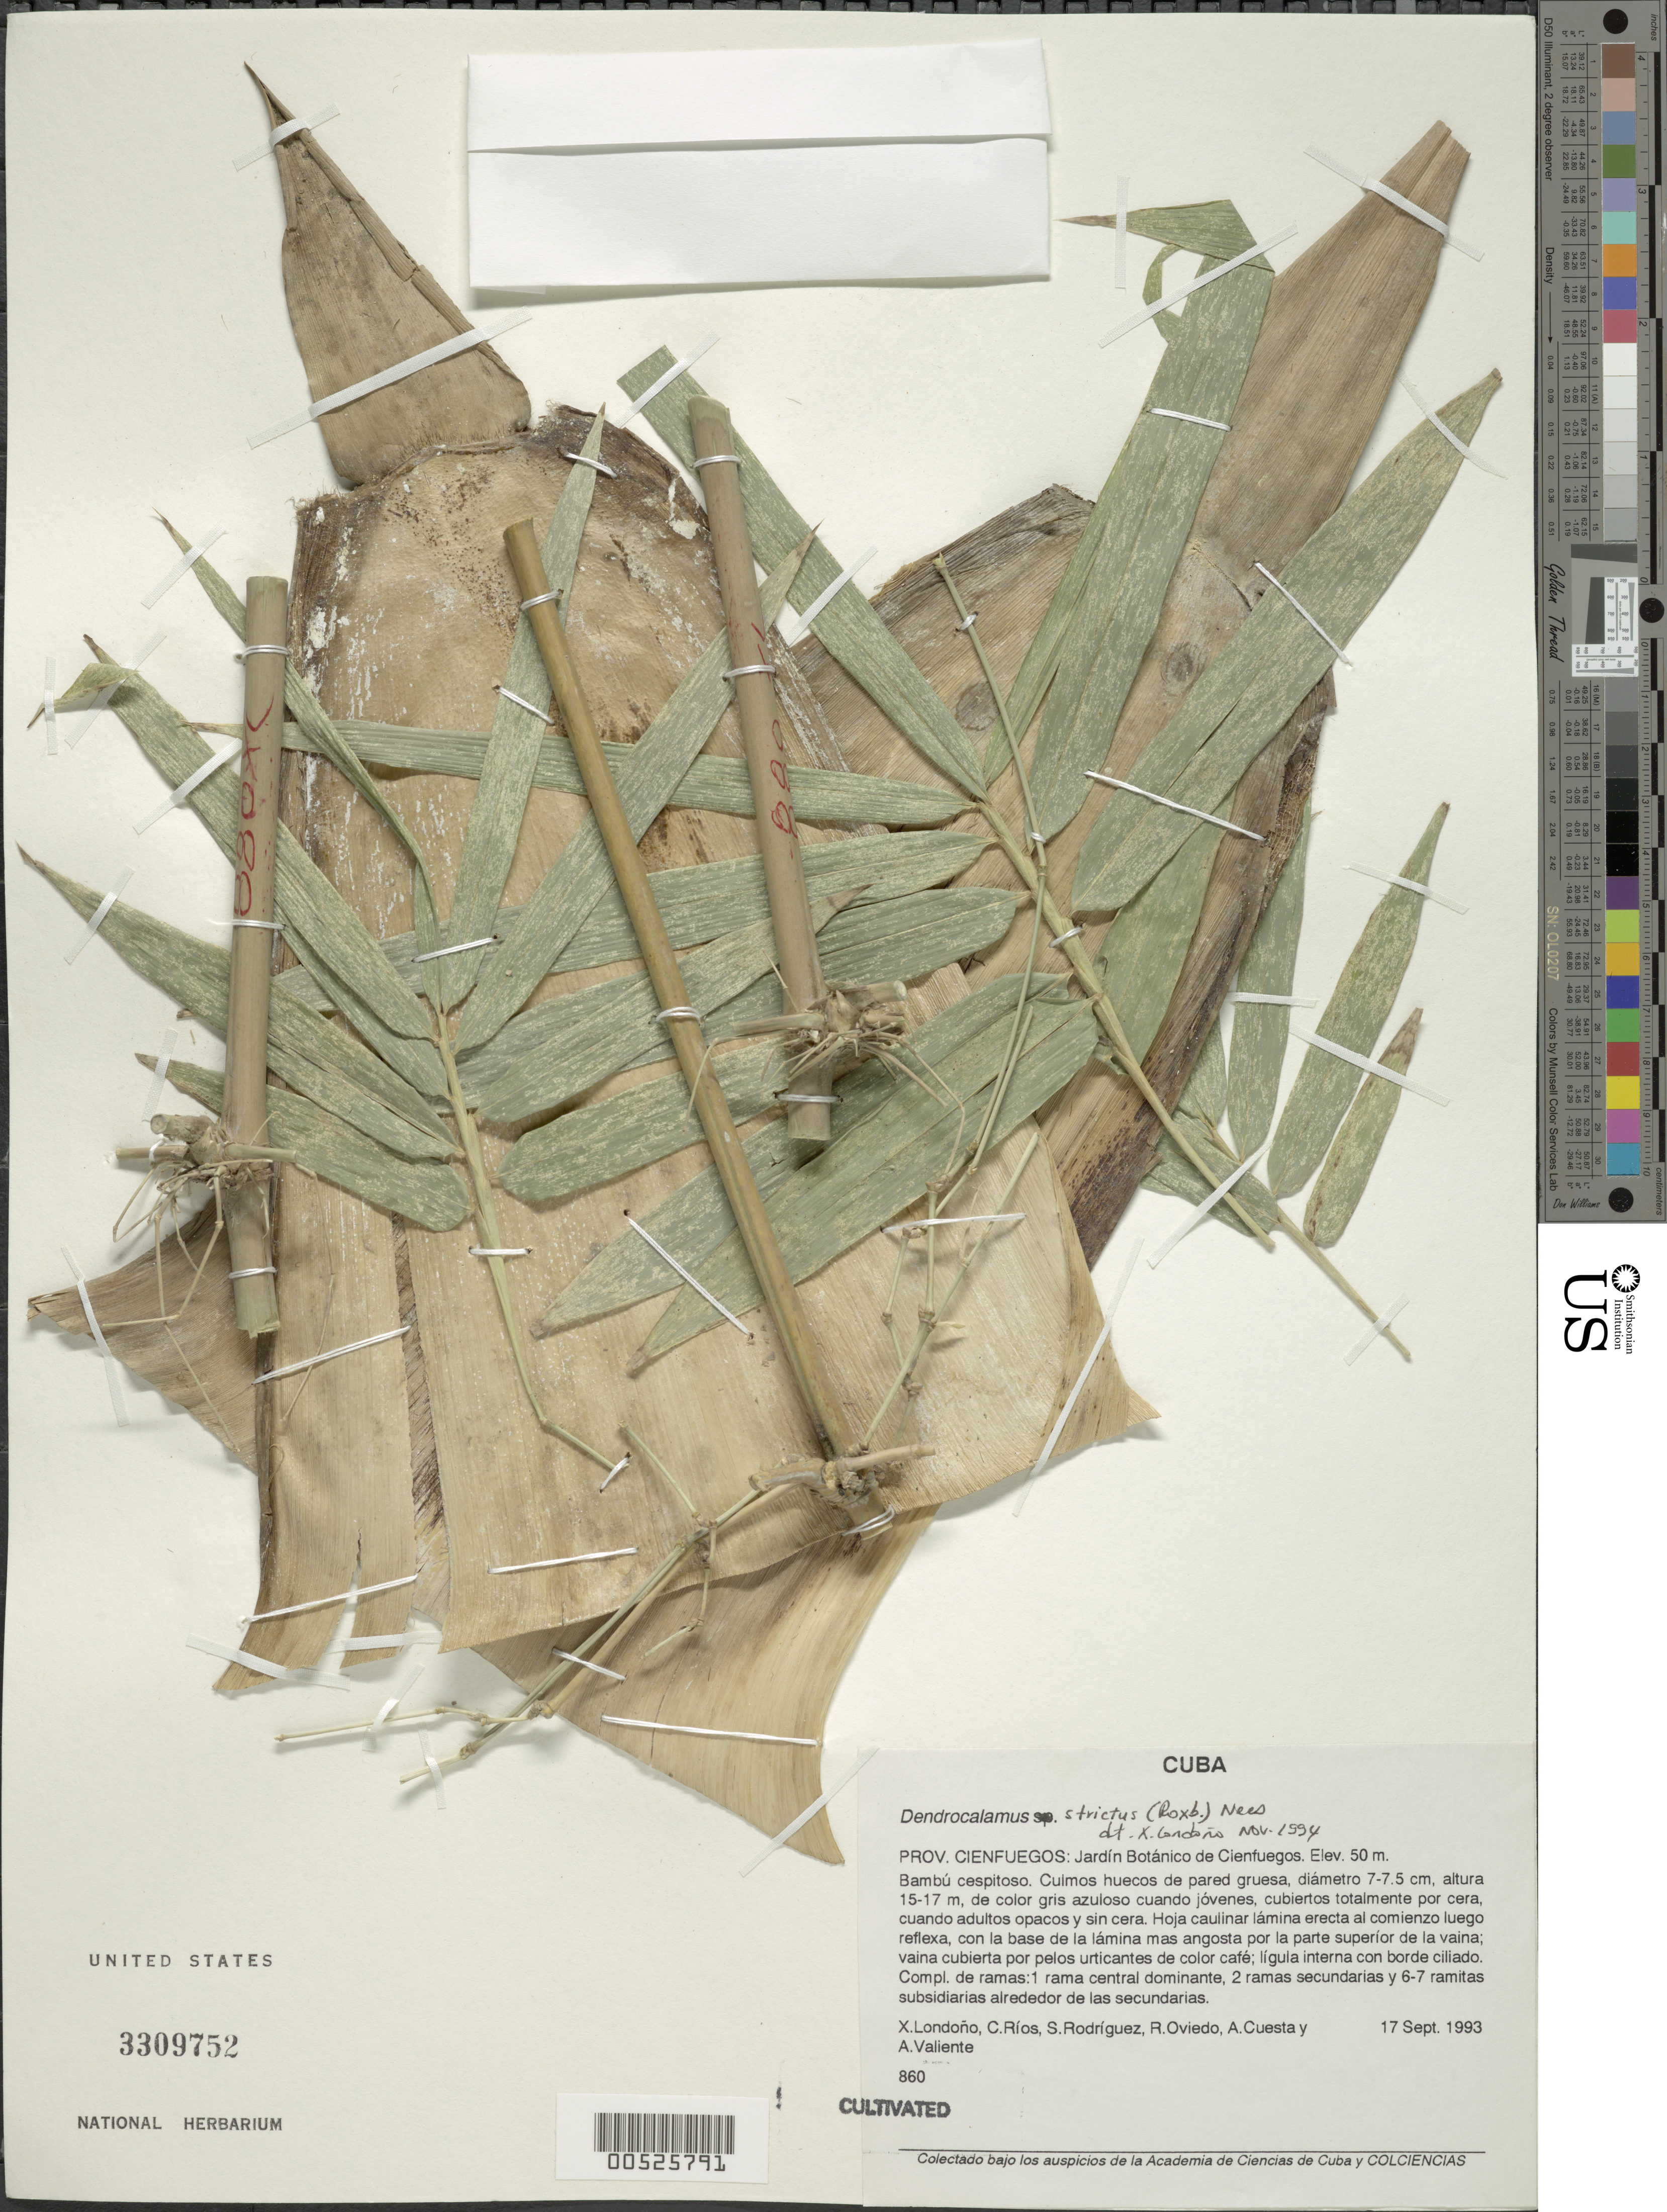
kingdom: Plantae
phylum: Tracheophyta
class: Liliopsida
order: Poales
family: Poaceae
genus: Dendrocalamus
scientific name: Dendrocalamus strictus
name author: (Roxb.) Nees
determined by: Londoño, X., (TULV), Jardin Botanico "Juan Maria Cespedes"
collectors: X. Londoño, C. Rios, S. Rodriguez, R. Oviedo, A. Cuesta & A. Valiente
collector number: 860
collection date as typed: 17 Sep 1993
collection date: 1993-09-17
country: Cuba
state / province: Cienfuegos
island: Greater Antilles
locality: Pepito Tay mun. (?), Jardin Botanico de Cienfuegos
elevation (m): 50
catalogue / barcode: US 3309752